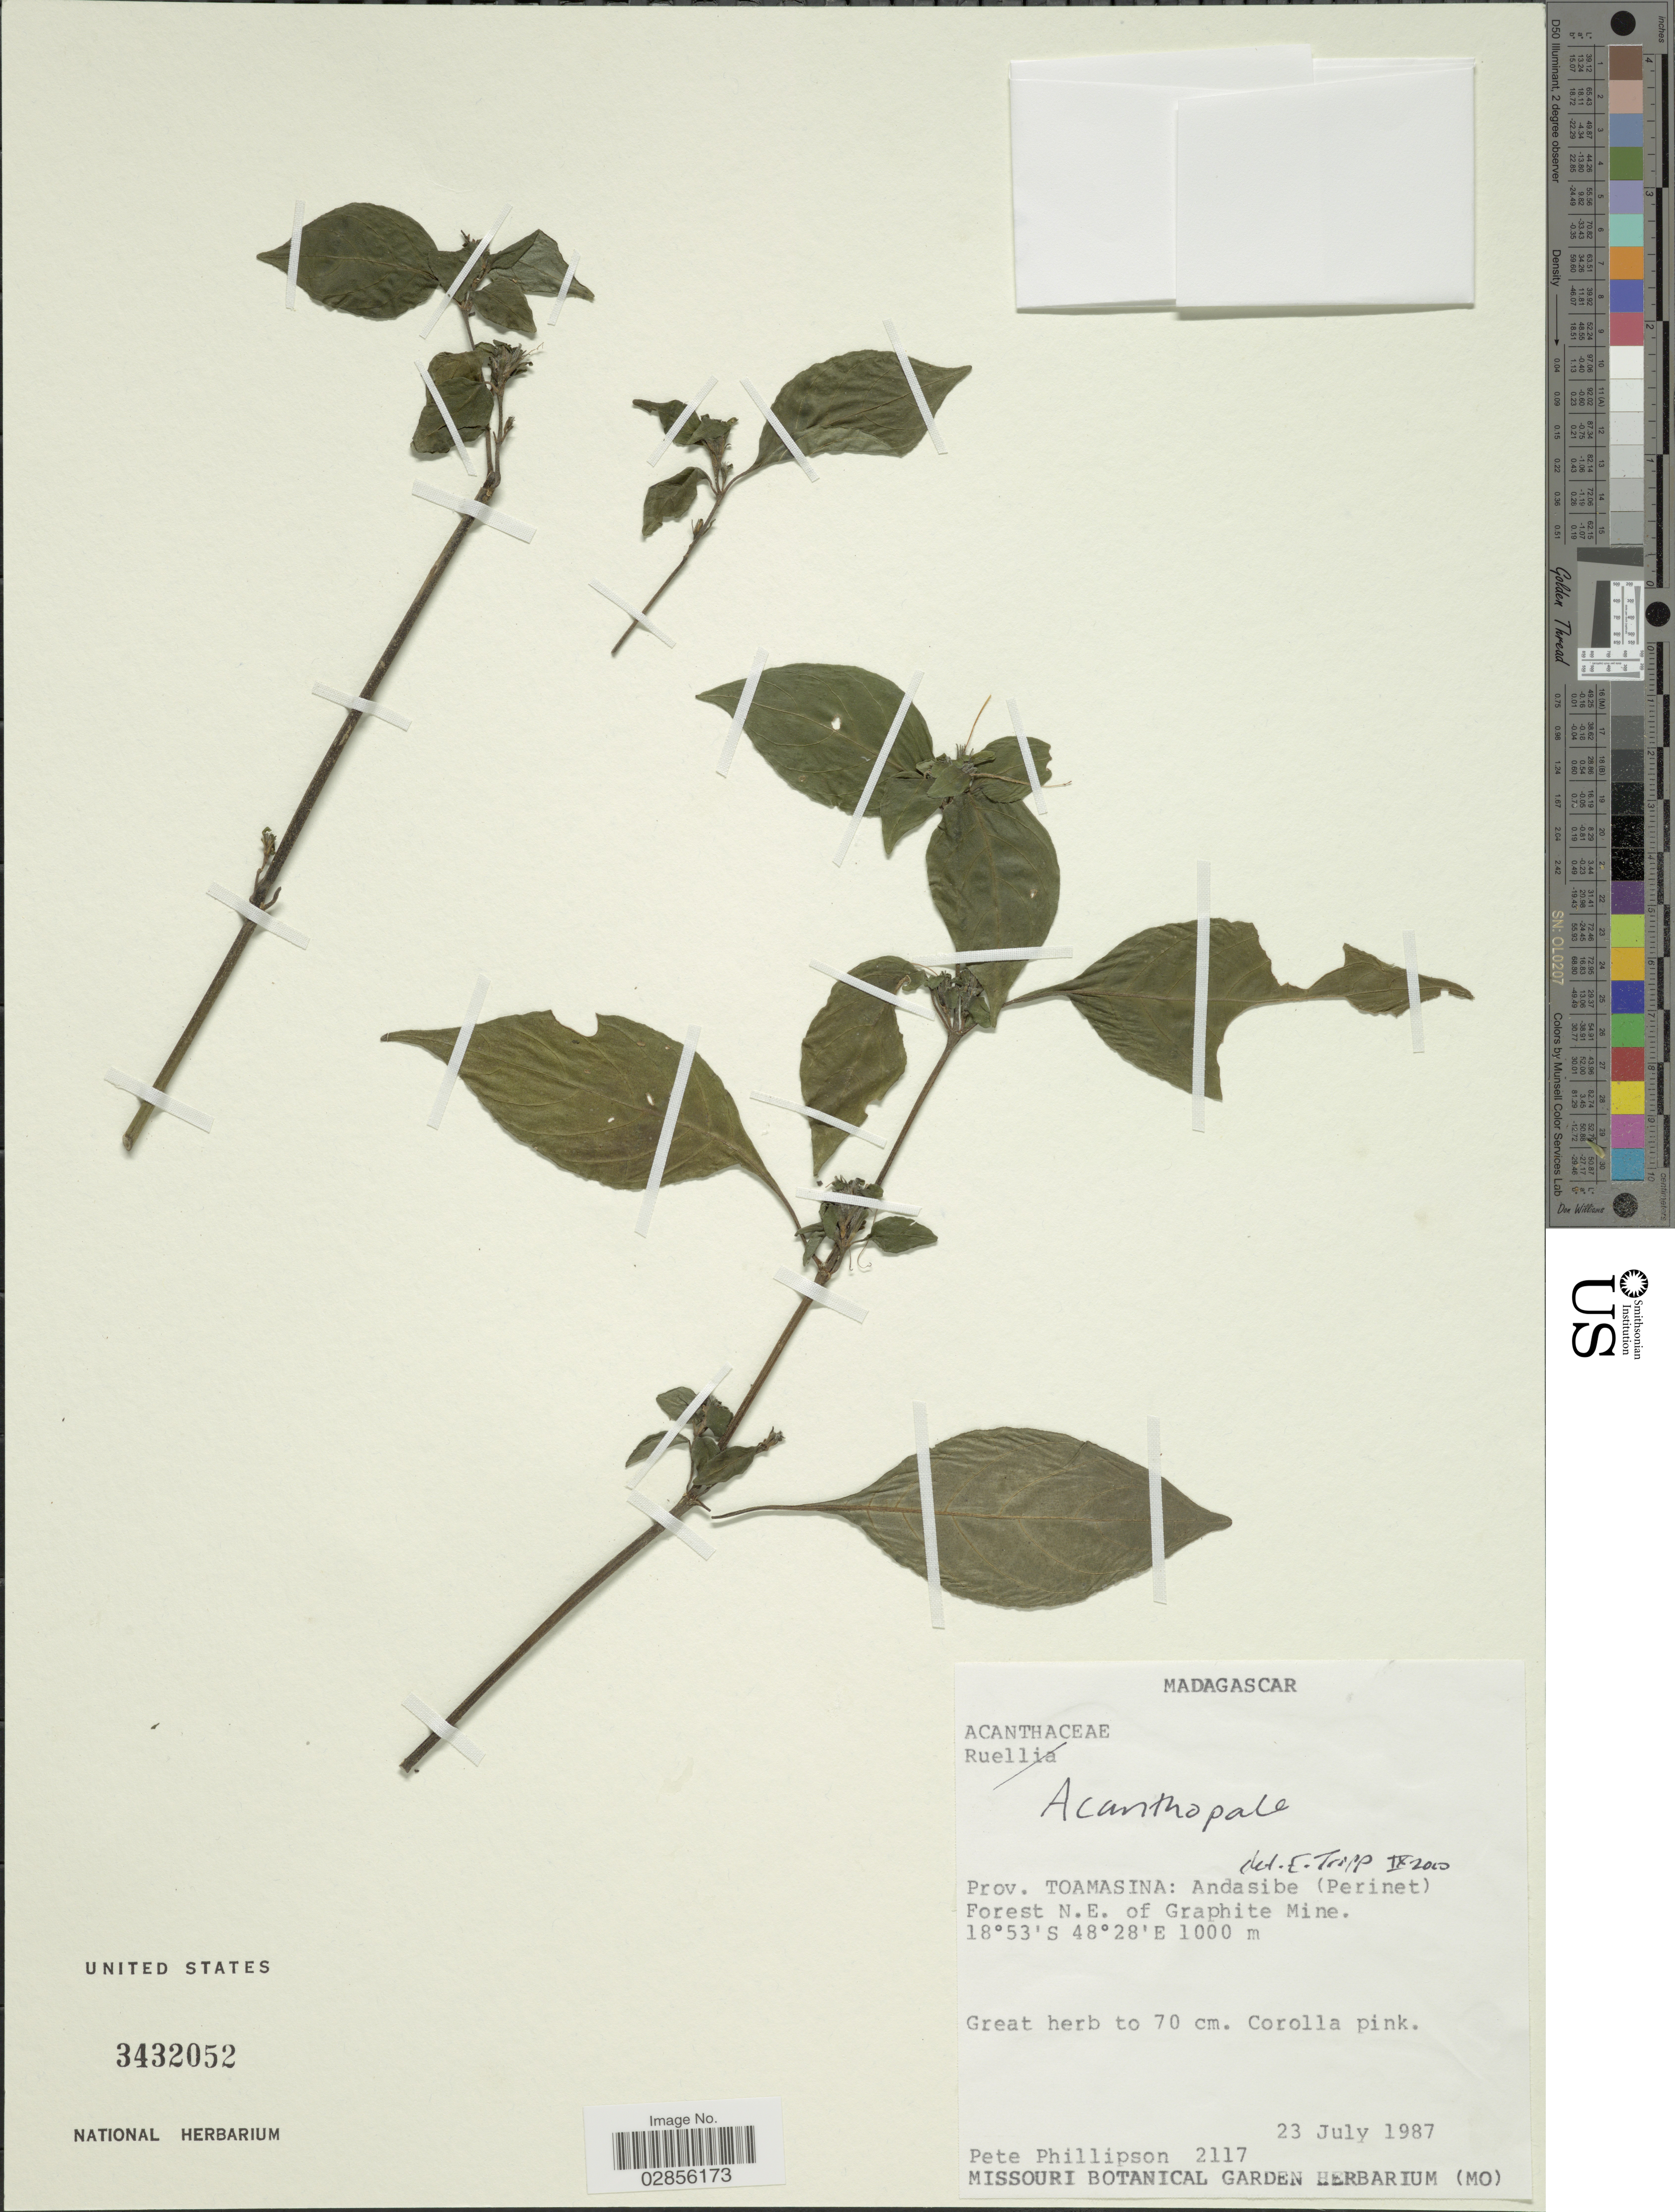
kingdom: Plantae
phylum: Tracheophyta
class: Magnoliopsida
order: Lamiales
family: Acanthaceae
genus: Acanthopale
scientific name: Acanthopale sp.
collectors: P. B. Phillipson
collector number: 2117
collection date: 1987-07-23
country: Madagascar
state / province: Alaotra Mangoro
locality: Andasibe (Perinet) Forest N.E. of Graphite Mine.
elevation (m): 10000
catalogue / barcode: US 3432052